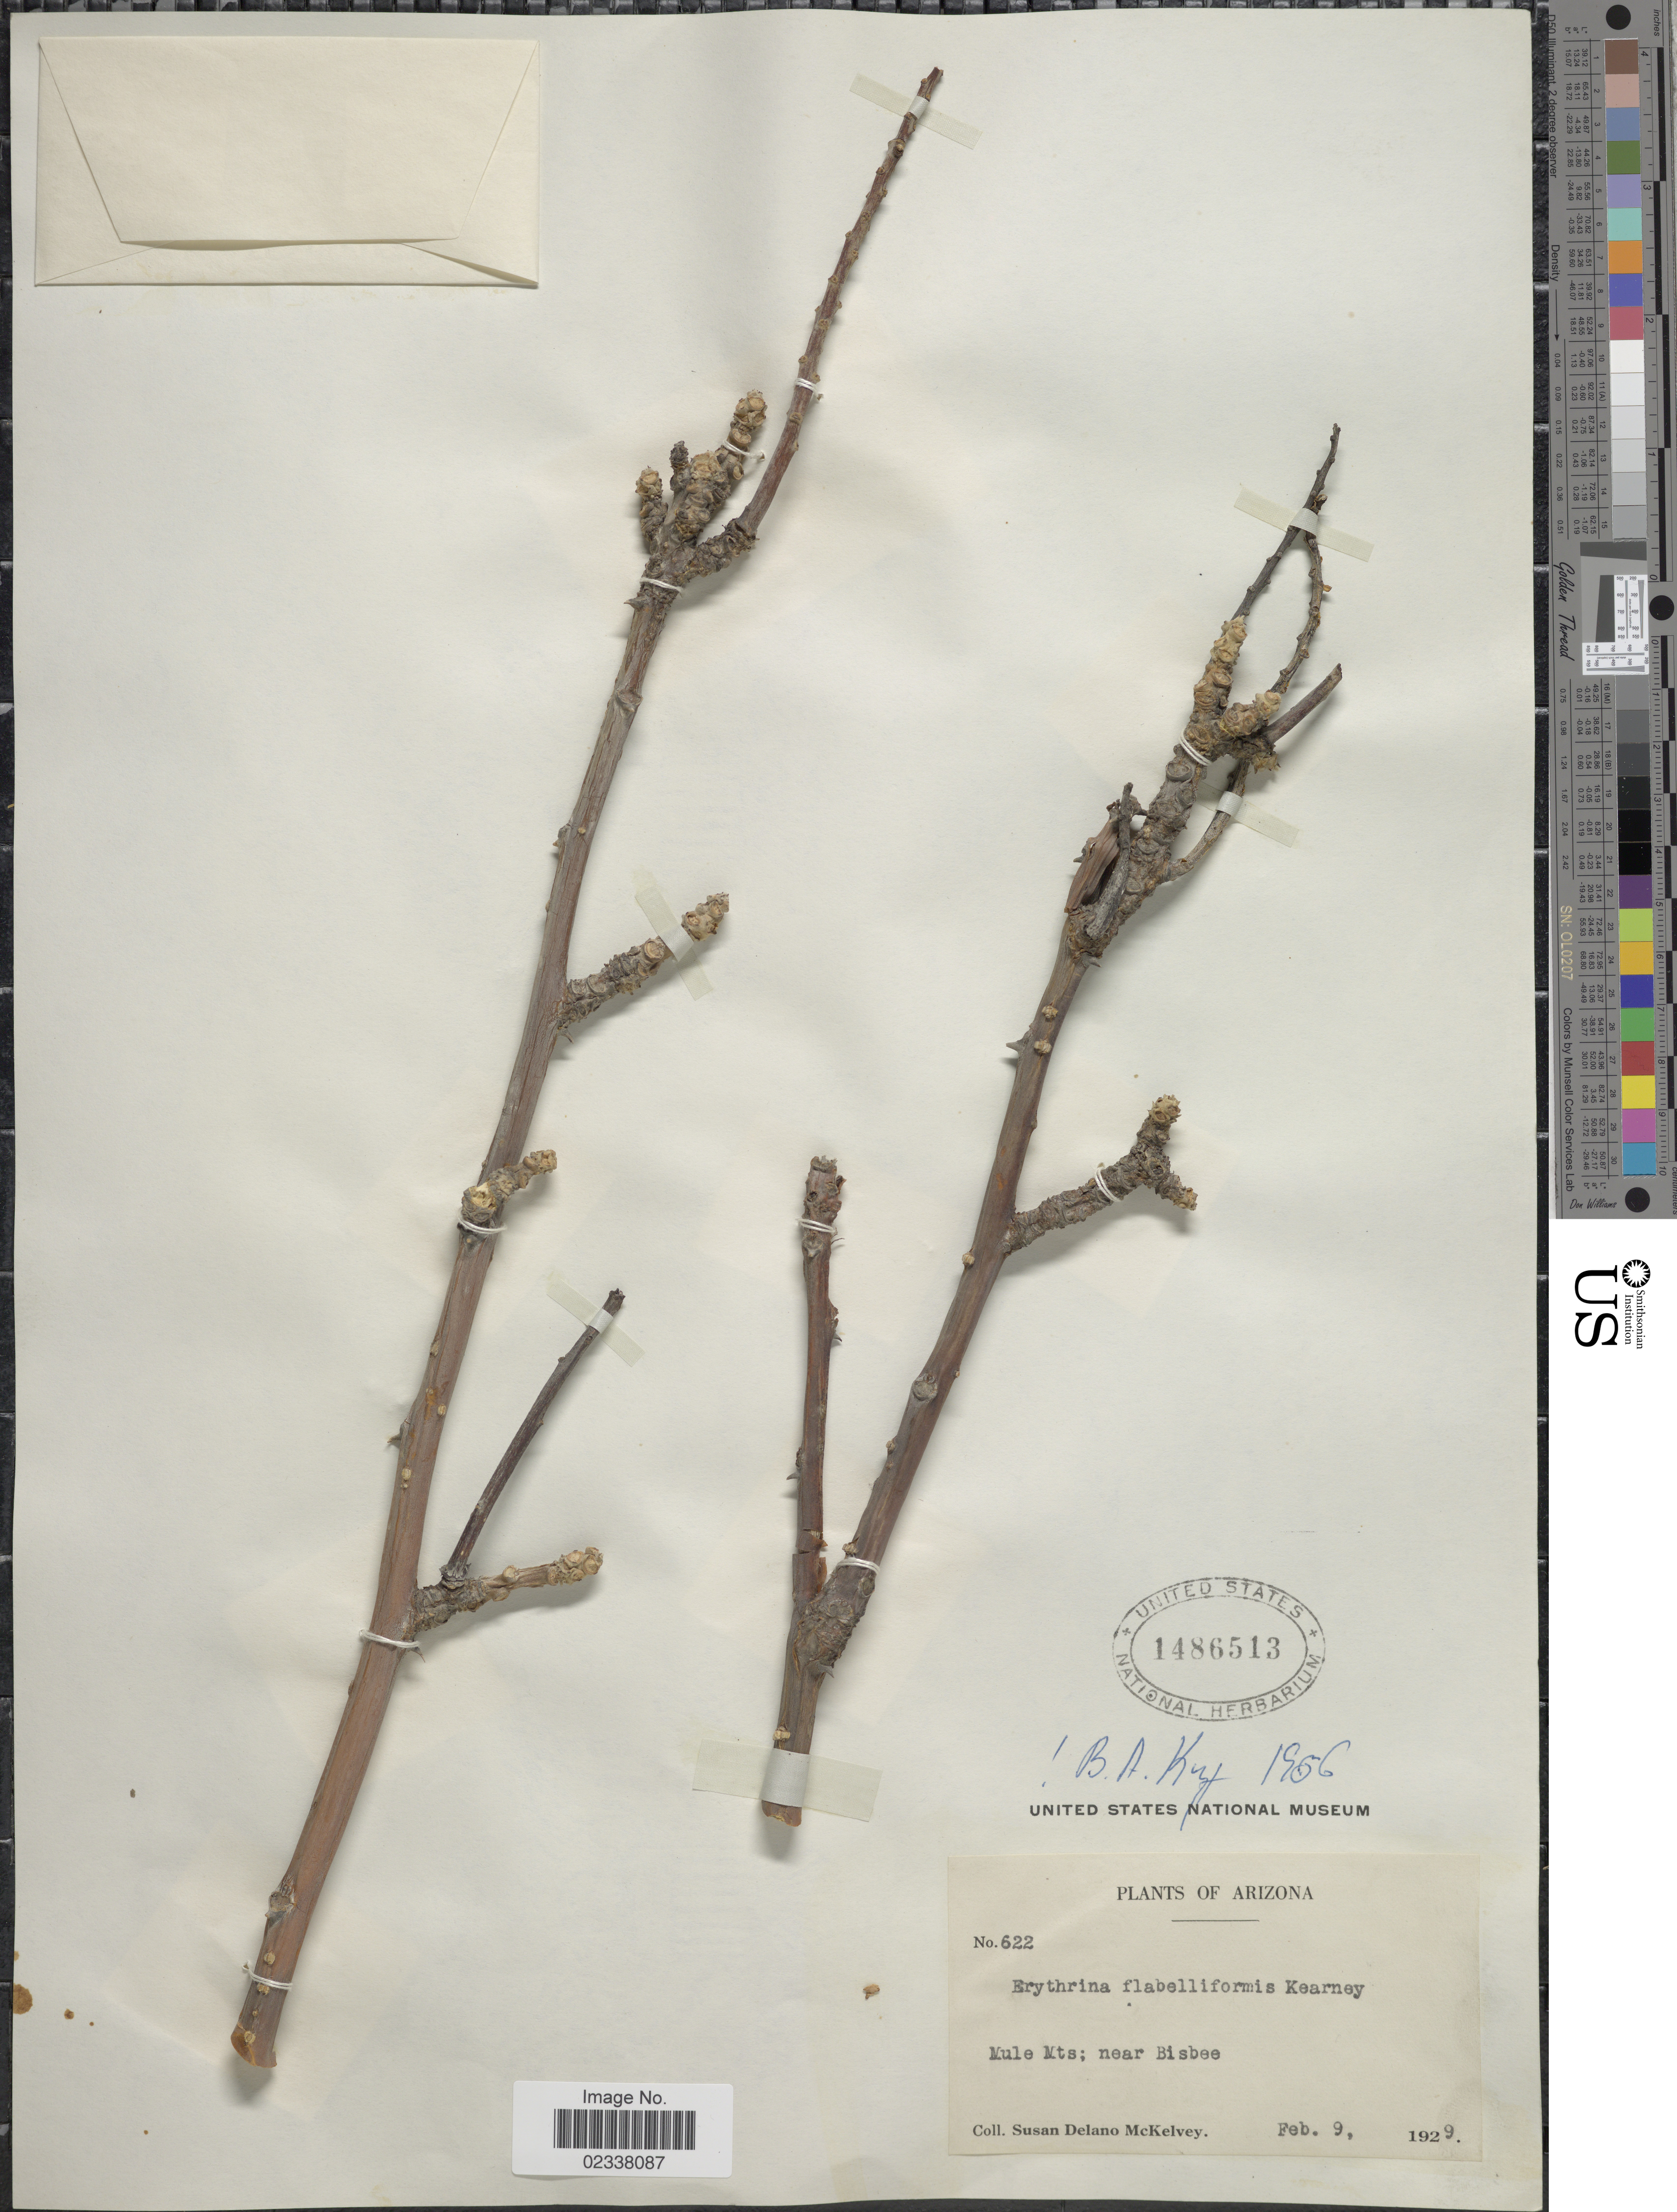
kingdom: Plantae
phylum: Tracheophyta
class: Magnoliopsida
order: Fabales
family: Fabaceae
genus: Erythrina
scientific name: Erythrina flabelliformis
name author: Kearney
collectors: S. A. McKelvey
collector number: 622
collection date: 1929-02-09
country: United States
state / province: Arizona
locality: Mule Mts; near Bisbee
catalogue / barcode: US 1486513